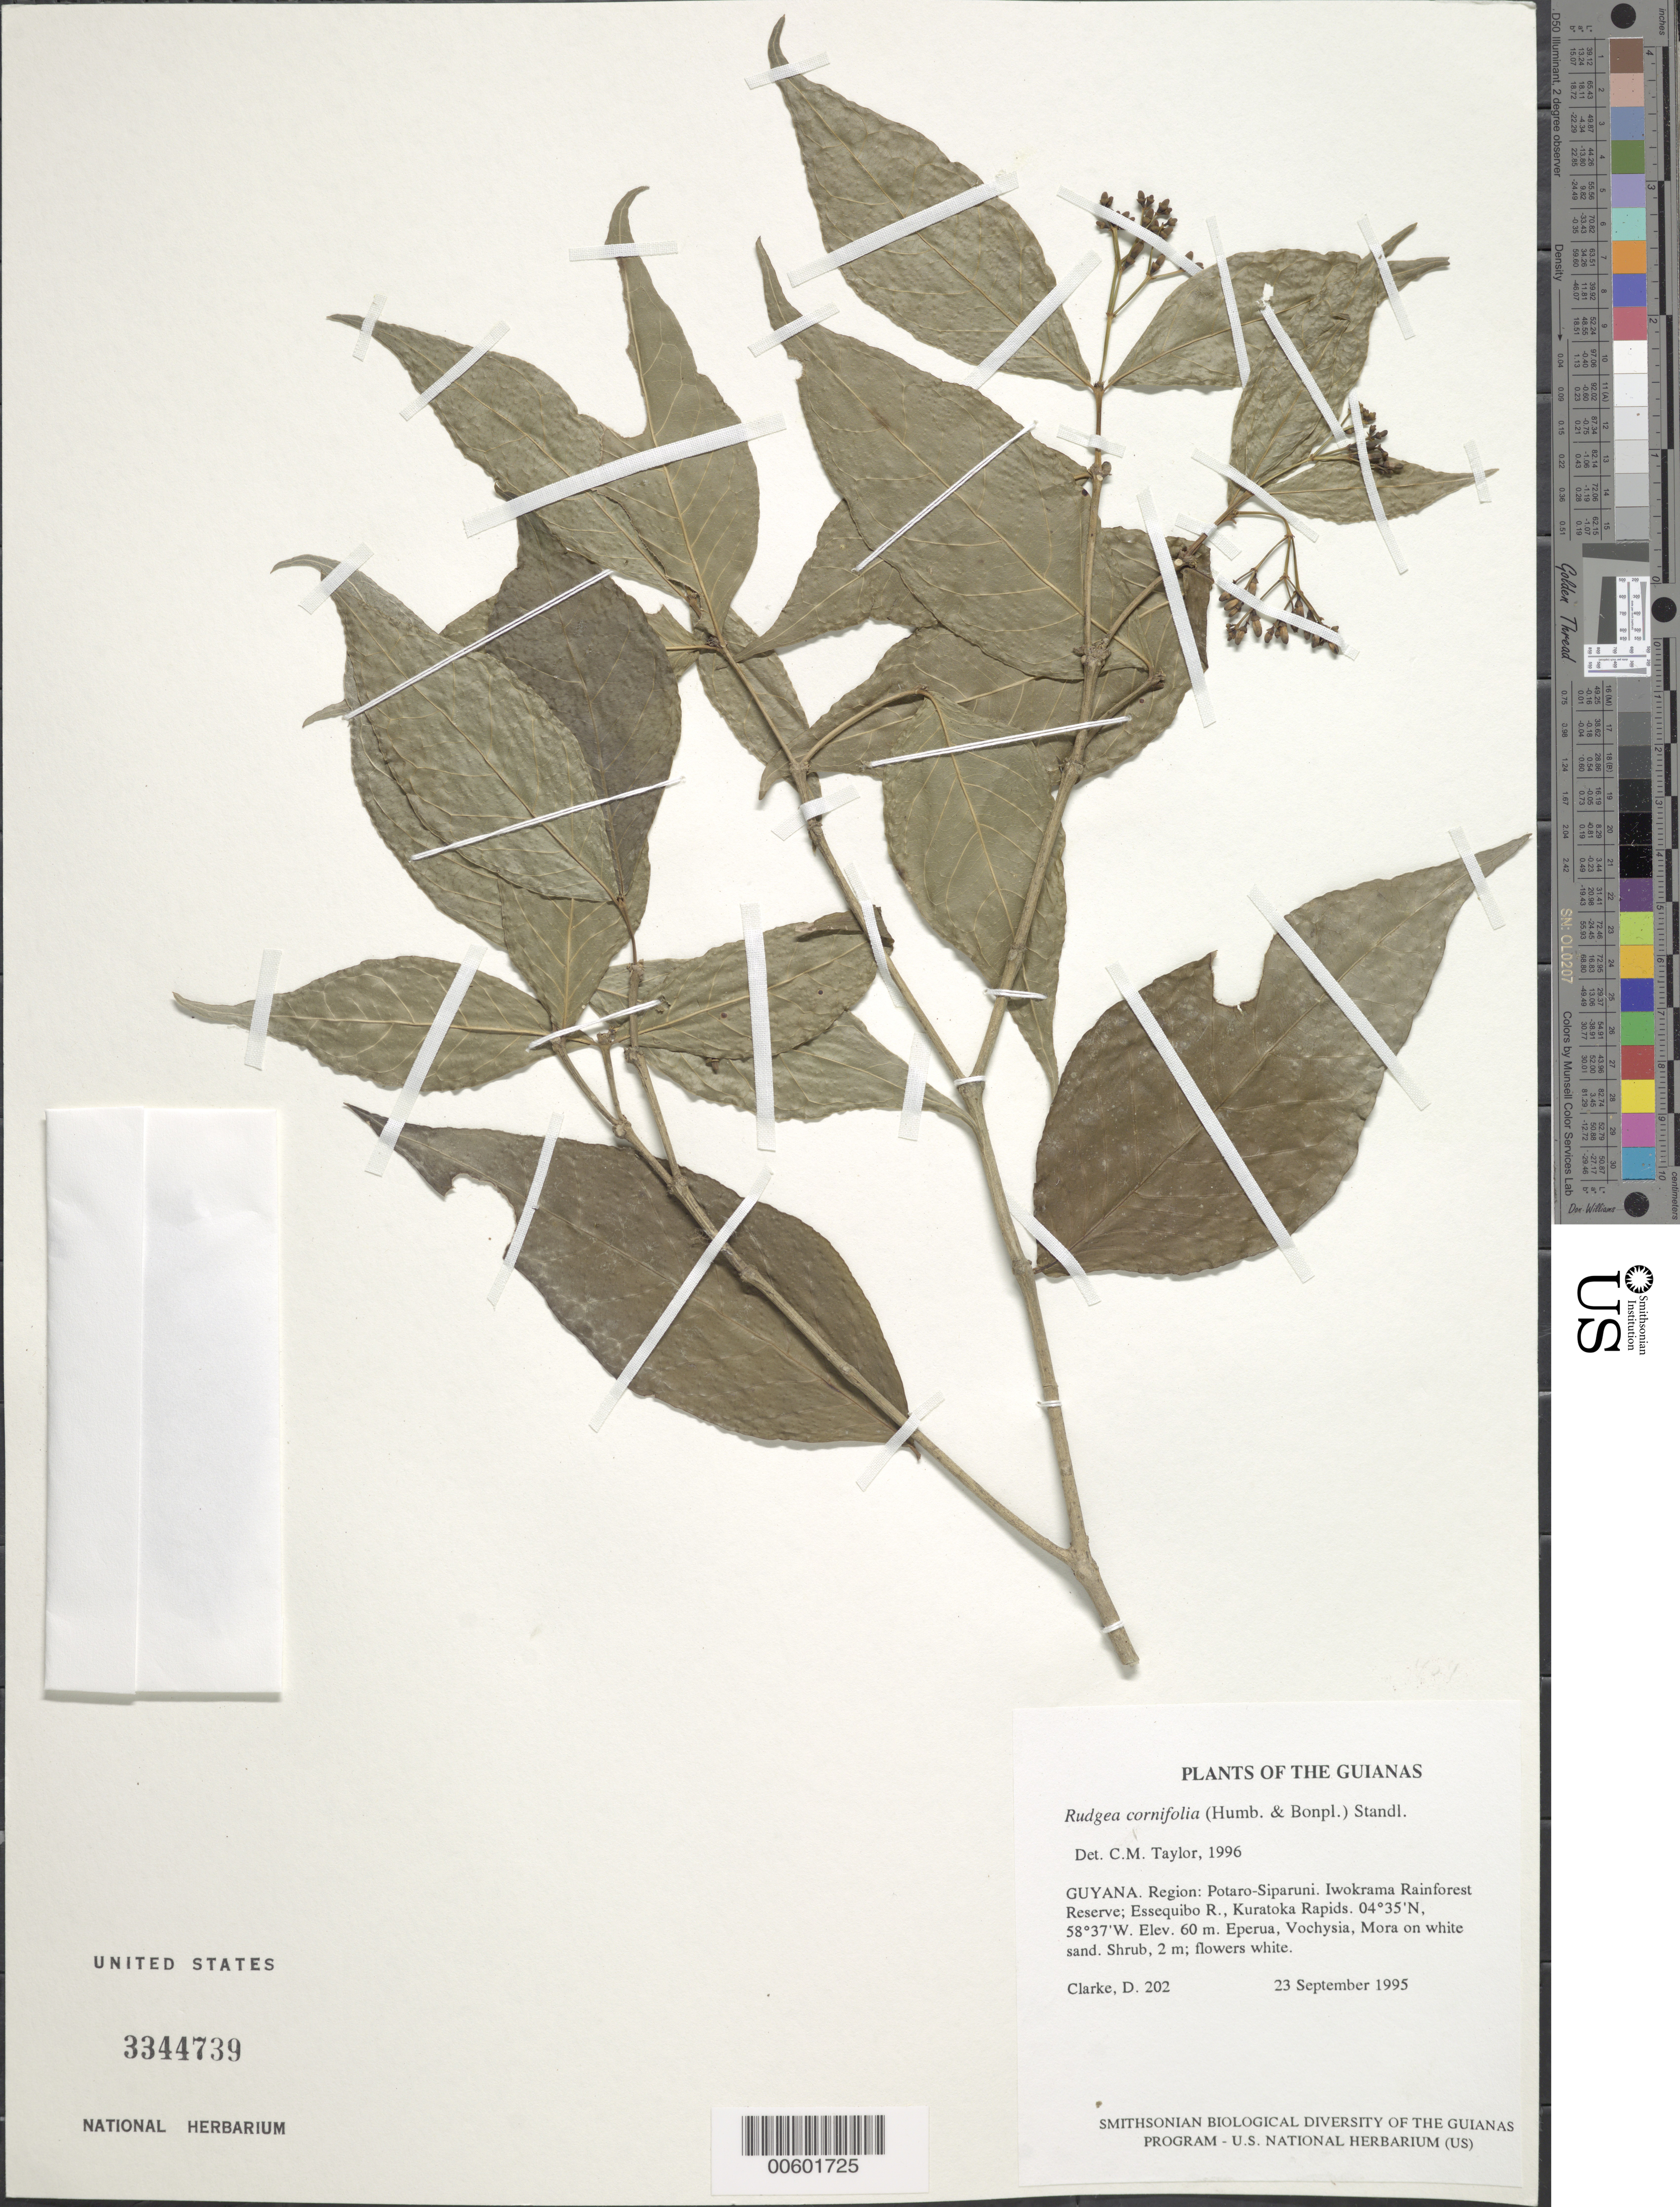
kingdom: Plantae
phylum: Tracheophyta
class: Magnoliopsida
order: Gentianales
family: Rubiaceae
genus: Rudgea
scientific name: Rudgea cornifolia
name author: (Kunth) Standl.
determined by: Taylor, Charlotte M.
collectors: H. D. Clarke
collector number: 202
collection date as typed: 23 September 1995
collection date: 1995-09-23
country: Guyana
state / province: Potaro-Siparuni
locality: Iwokrama Rainforest Reserve; Essequibo R., Kuratoka Rapids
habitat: Eperua, Vochysia, Mora on white sand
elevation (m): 60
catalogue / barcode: US 3344739